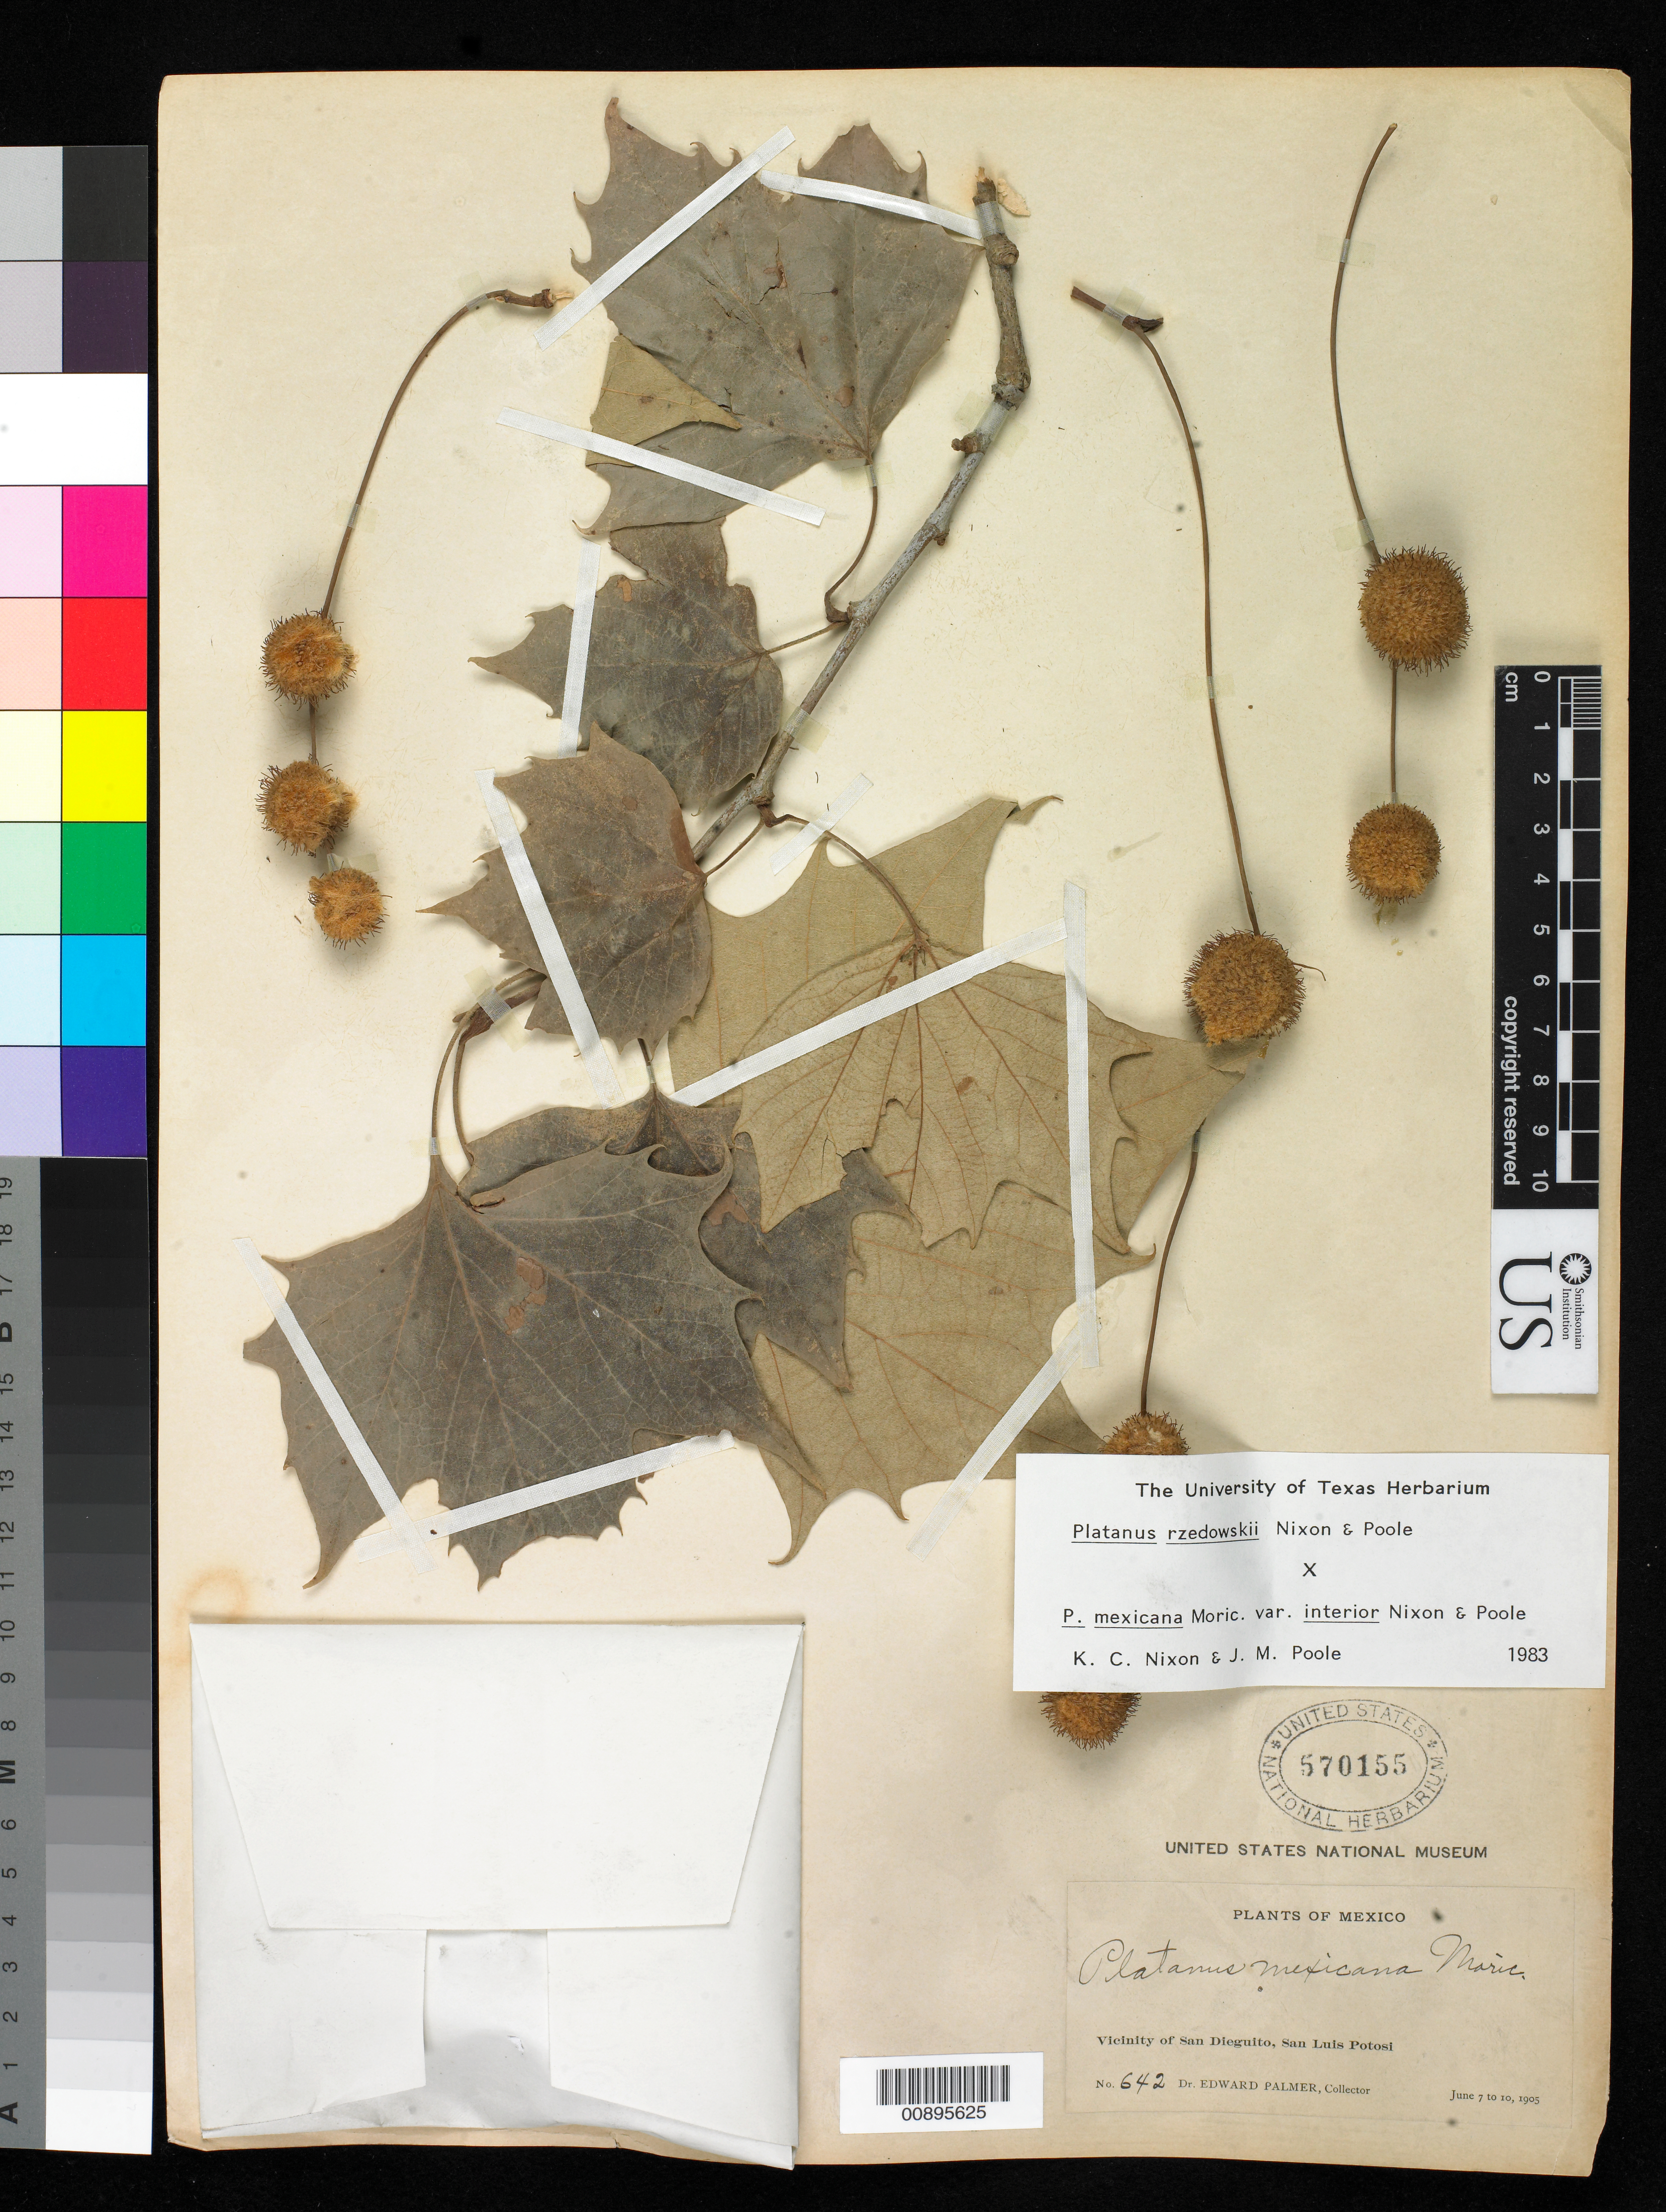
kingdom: Plantae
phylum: Tracheophyta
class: Magnoliopsida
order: Proteales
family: Platanaceae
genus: Platanus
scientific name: Platanus mexicana x P. rzedowskii Nixon & J.M. Poole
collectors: E. Palmer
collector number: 642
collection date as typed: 07 Jun 1905 to 10 Jun 1905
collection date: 1905-06-07/1905-06-10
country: Mexico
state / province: San Luis Potosí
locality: Vicinity of San Dieguito, San Luis Potosí.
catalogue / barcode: US 570155